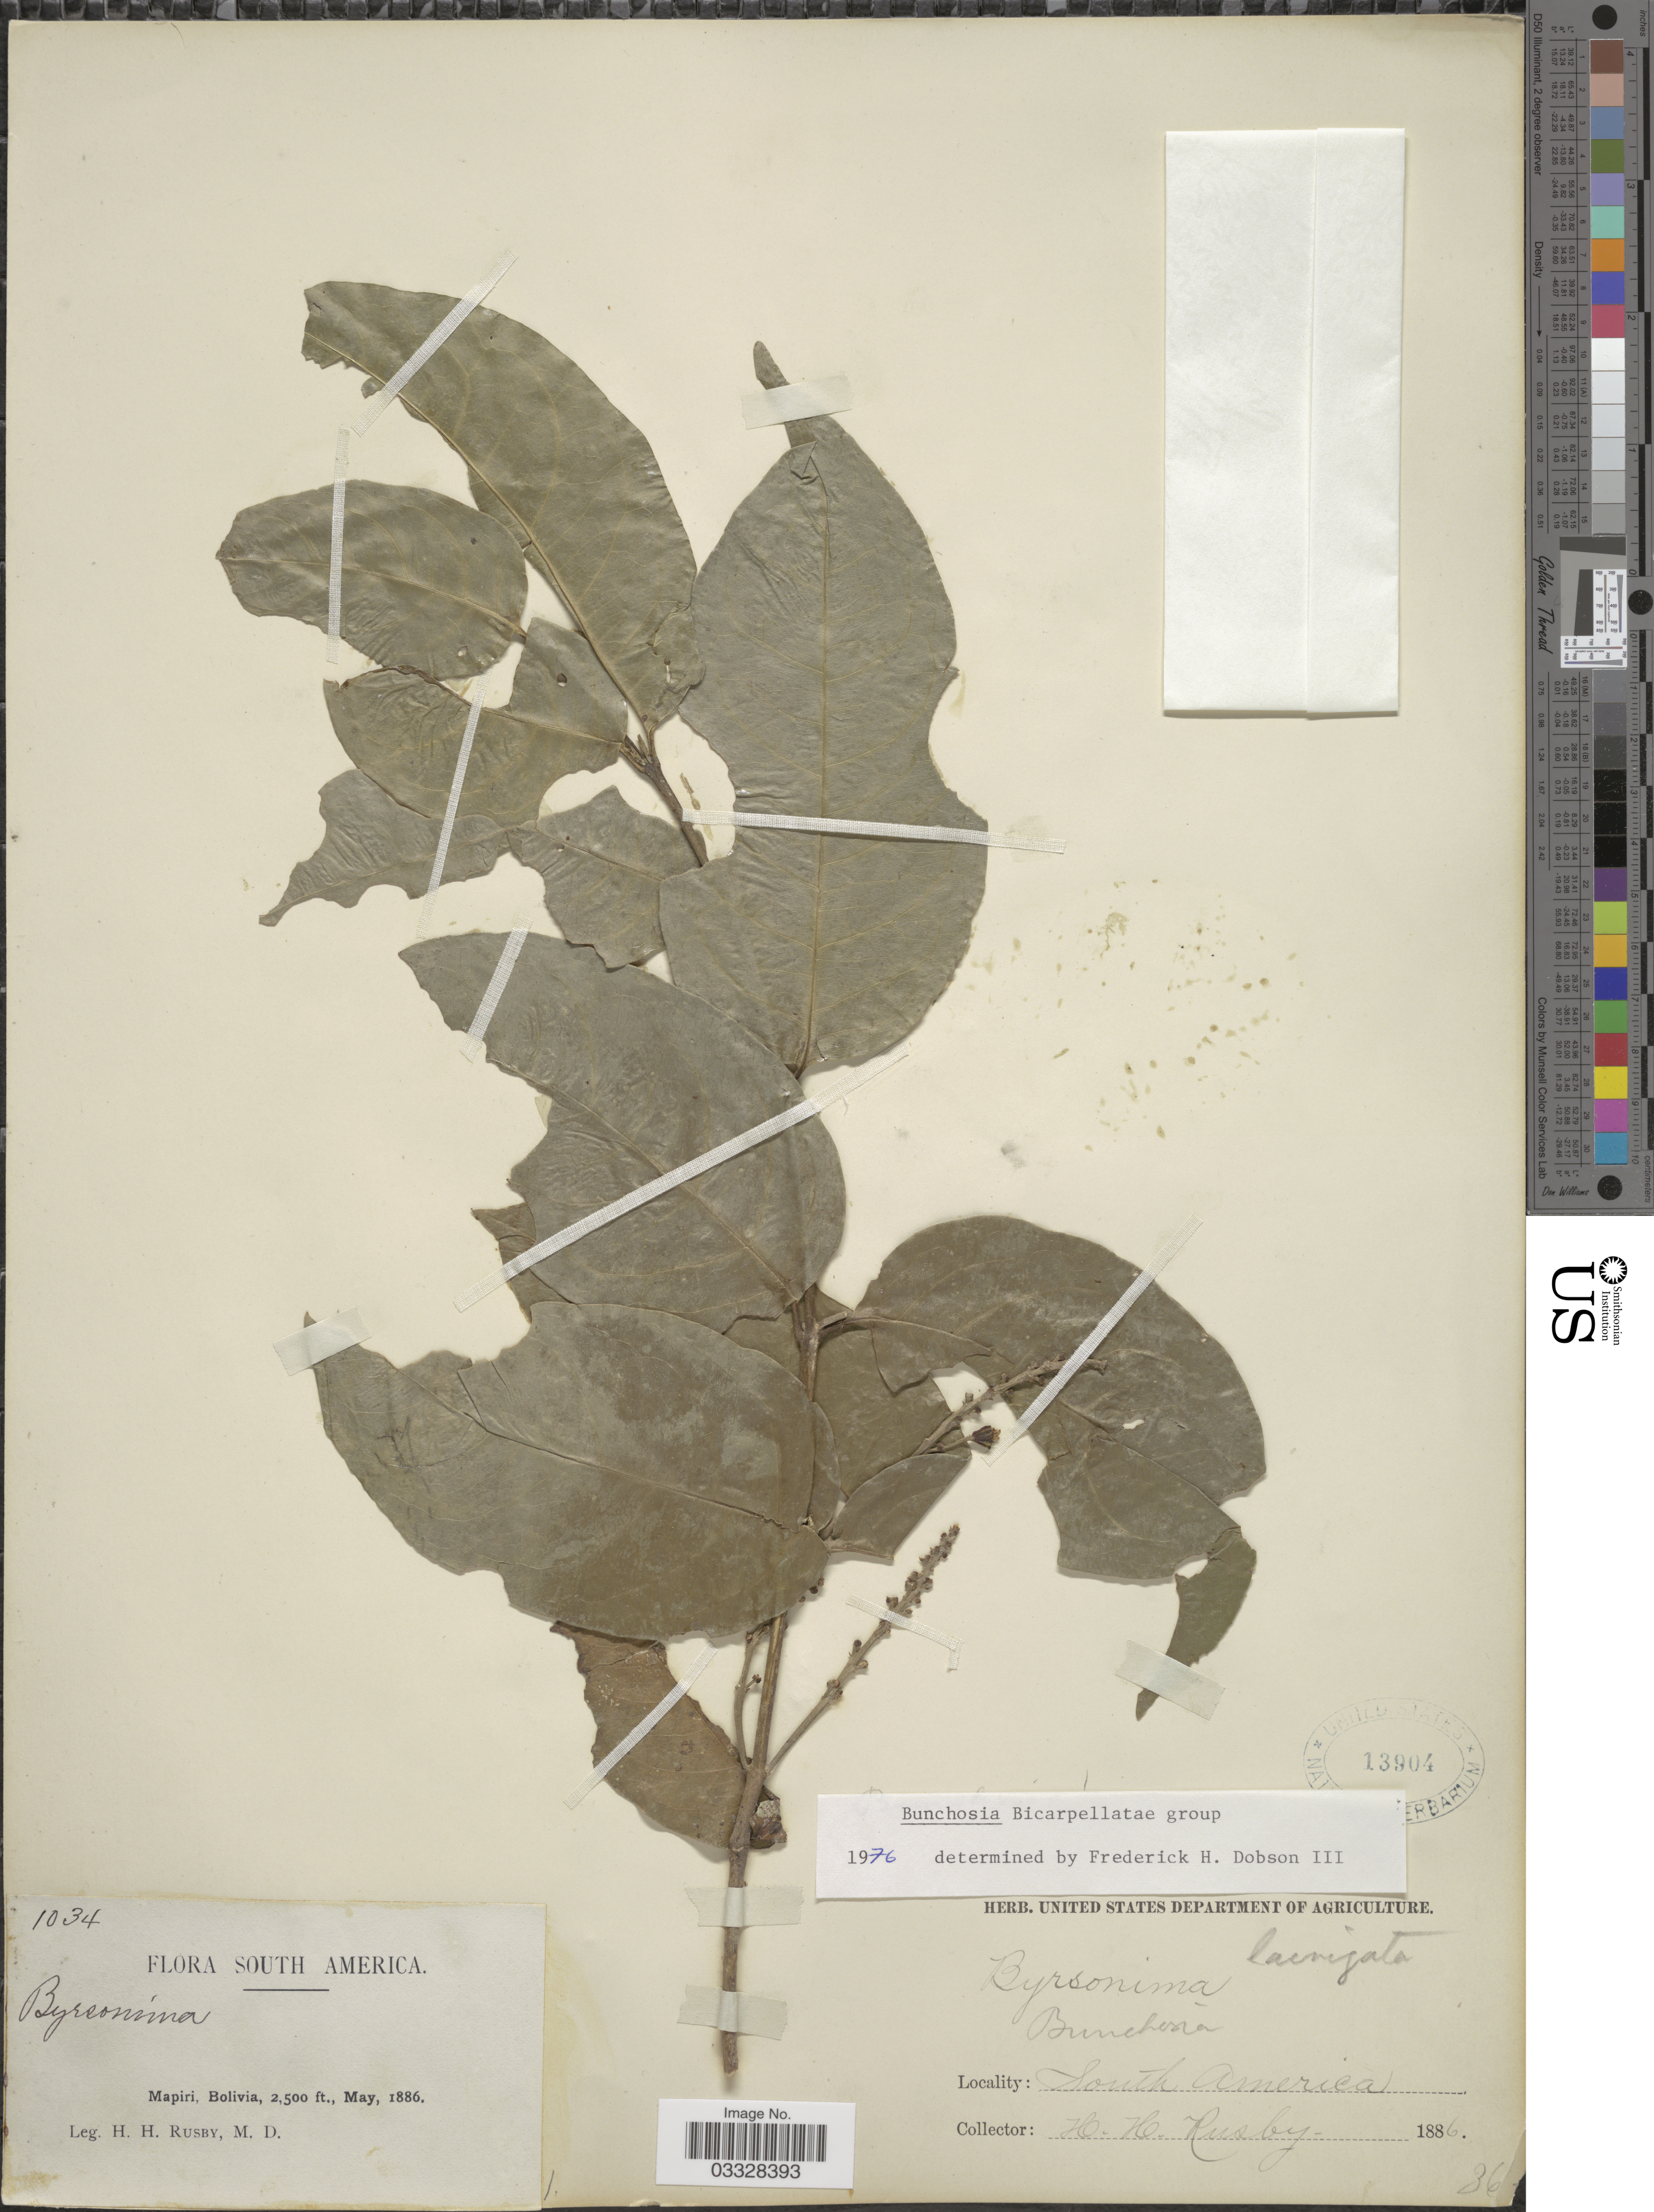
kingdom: Plantae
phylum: Tracheophyta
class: Magnoliopsida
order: Malpighiales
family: Malpighiaceae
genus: Bunchosia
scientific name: Bunchosia sp.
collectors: H. H. Rusby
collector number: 1034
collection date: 1886-05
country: Bolivia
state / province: La Páz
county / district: Larecaja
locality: Mapiri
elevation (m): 762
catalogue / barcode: US 13904